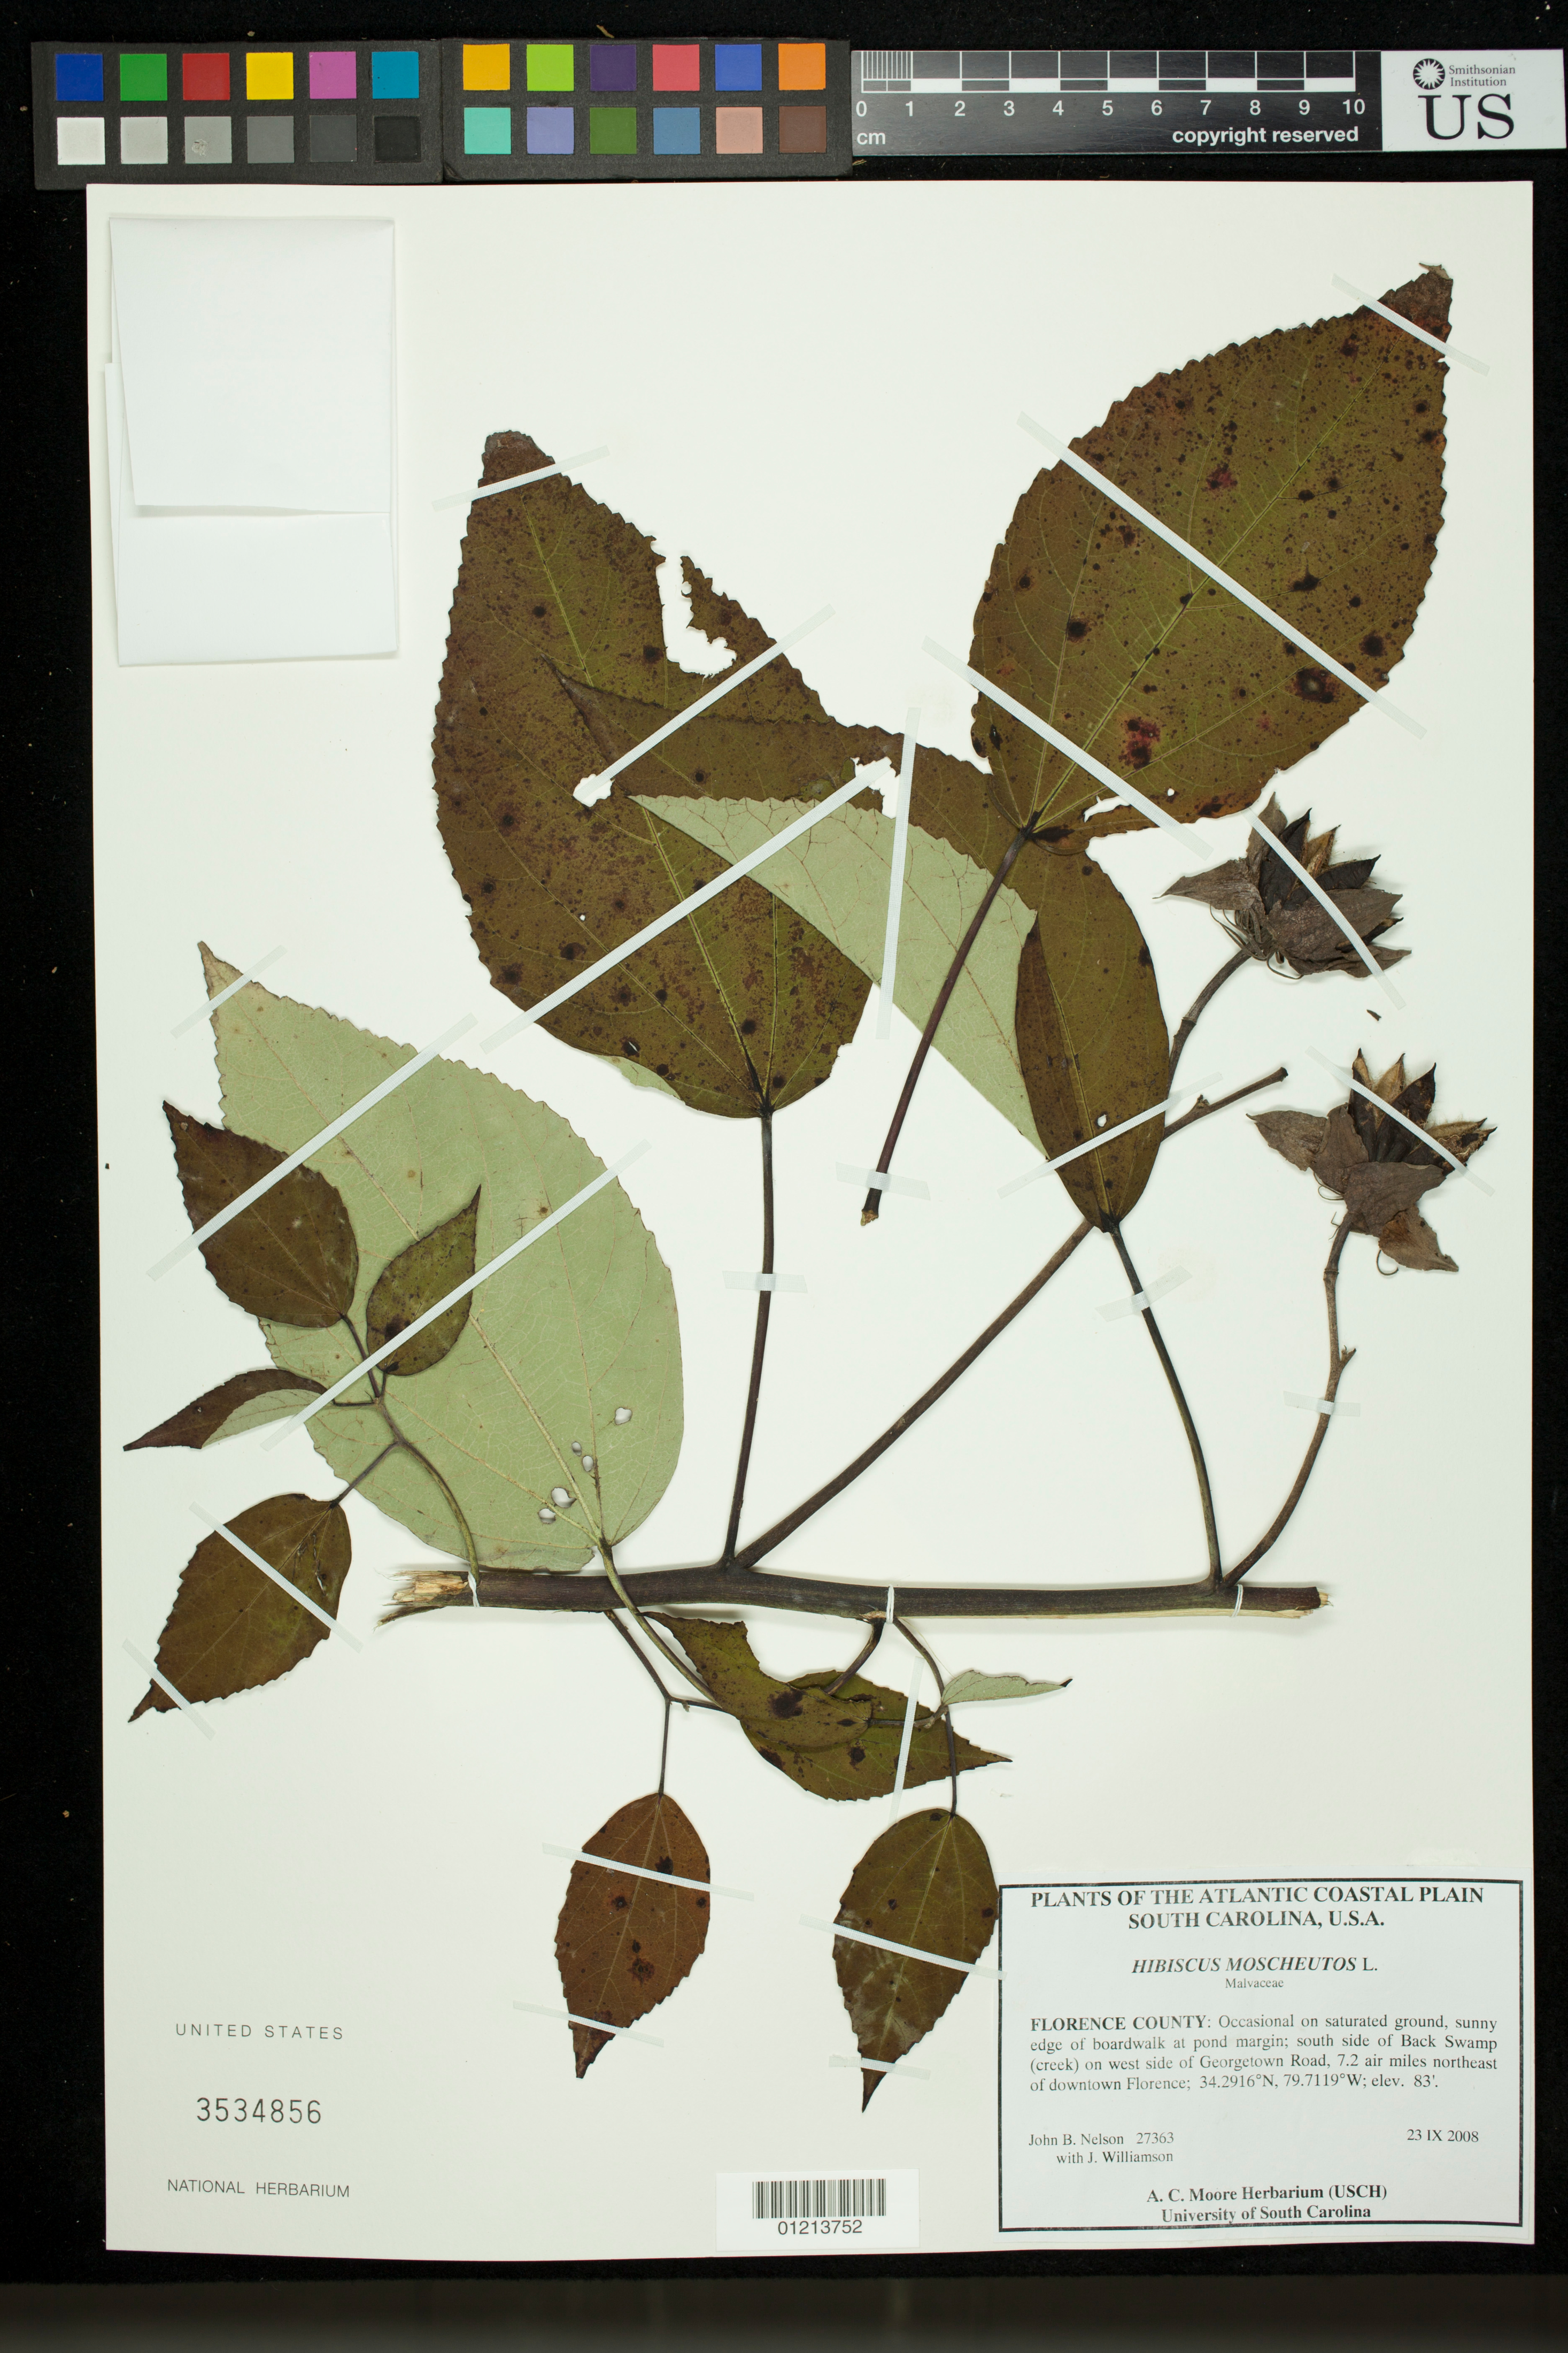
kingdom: Plantae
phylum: Tracheophyta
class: Magnoliopsida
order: Malvales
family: Malvaceae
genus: Hibiscus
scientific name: Hibiscus moscheutos subsp. moscheutos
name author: L.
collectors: J. B. Nelson & J. Williamson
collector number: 27363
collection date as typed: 23 Sep 2008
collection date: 2008-09-23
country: United States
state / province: South Carolina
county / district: Florence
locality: Atlantic Coastal Plain, South Carolina. Florence County: Occasional on saturated ground, sunny edge of boardwalk at pond margin; south side of Back Swamp (creek) on west side of Georgetown Road, 7.2 air miles northeast of downtown Florence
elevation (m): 25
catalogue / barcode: US 3534856